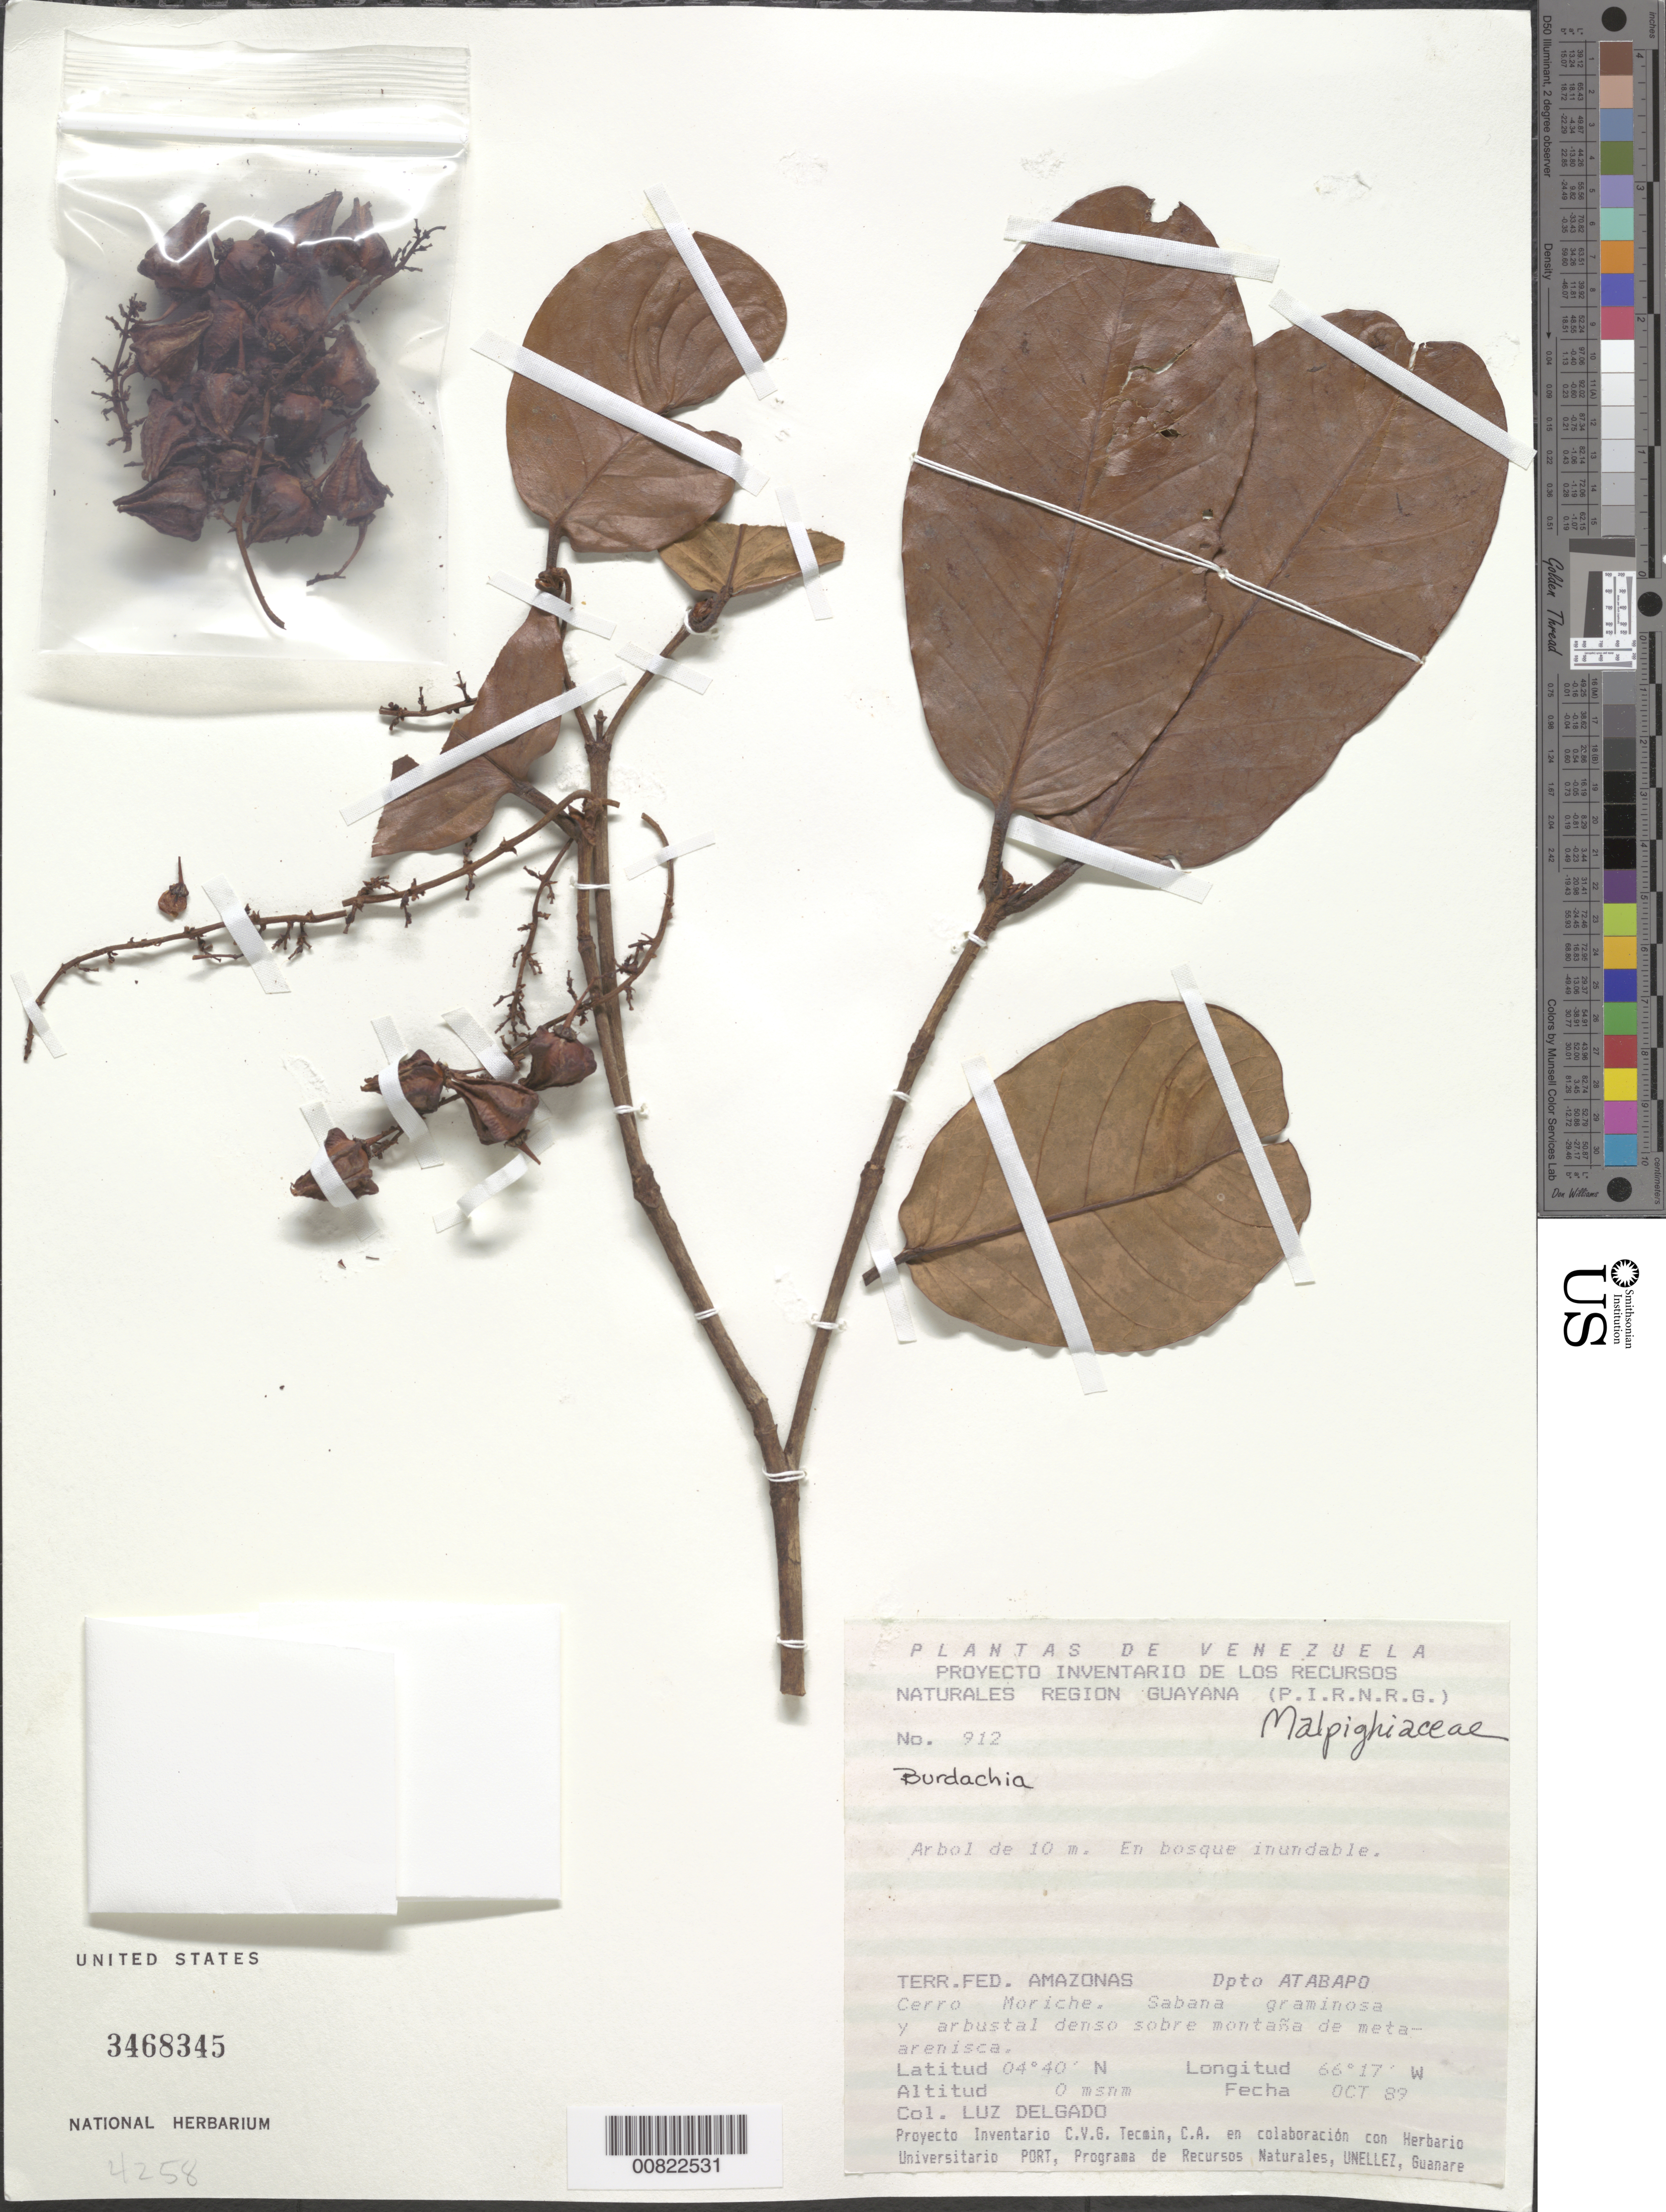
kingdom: Plantae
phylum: Tracheophyta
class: Magnoliopsida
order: Malpighiales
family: Malpighiaceae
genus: Bunchosia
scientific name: Bunchosia sp.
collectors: L. Delgado V.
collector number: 912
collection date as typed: Oct-89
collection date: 1989-10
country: Venezuela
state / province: Amazonas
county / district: Atabapo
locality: Cerro Moriche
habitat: Sabana graminosa y arbustal denso sobre montaña de meta-arenisca; en bosque inundable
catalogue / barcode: US 3468345